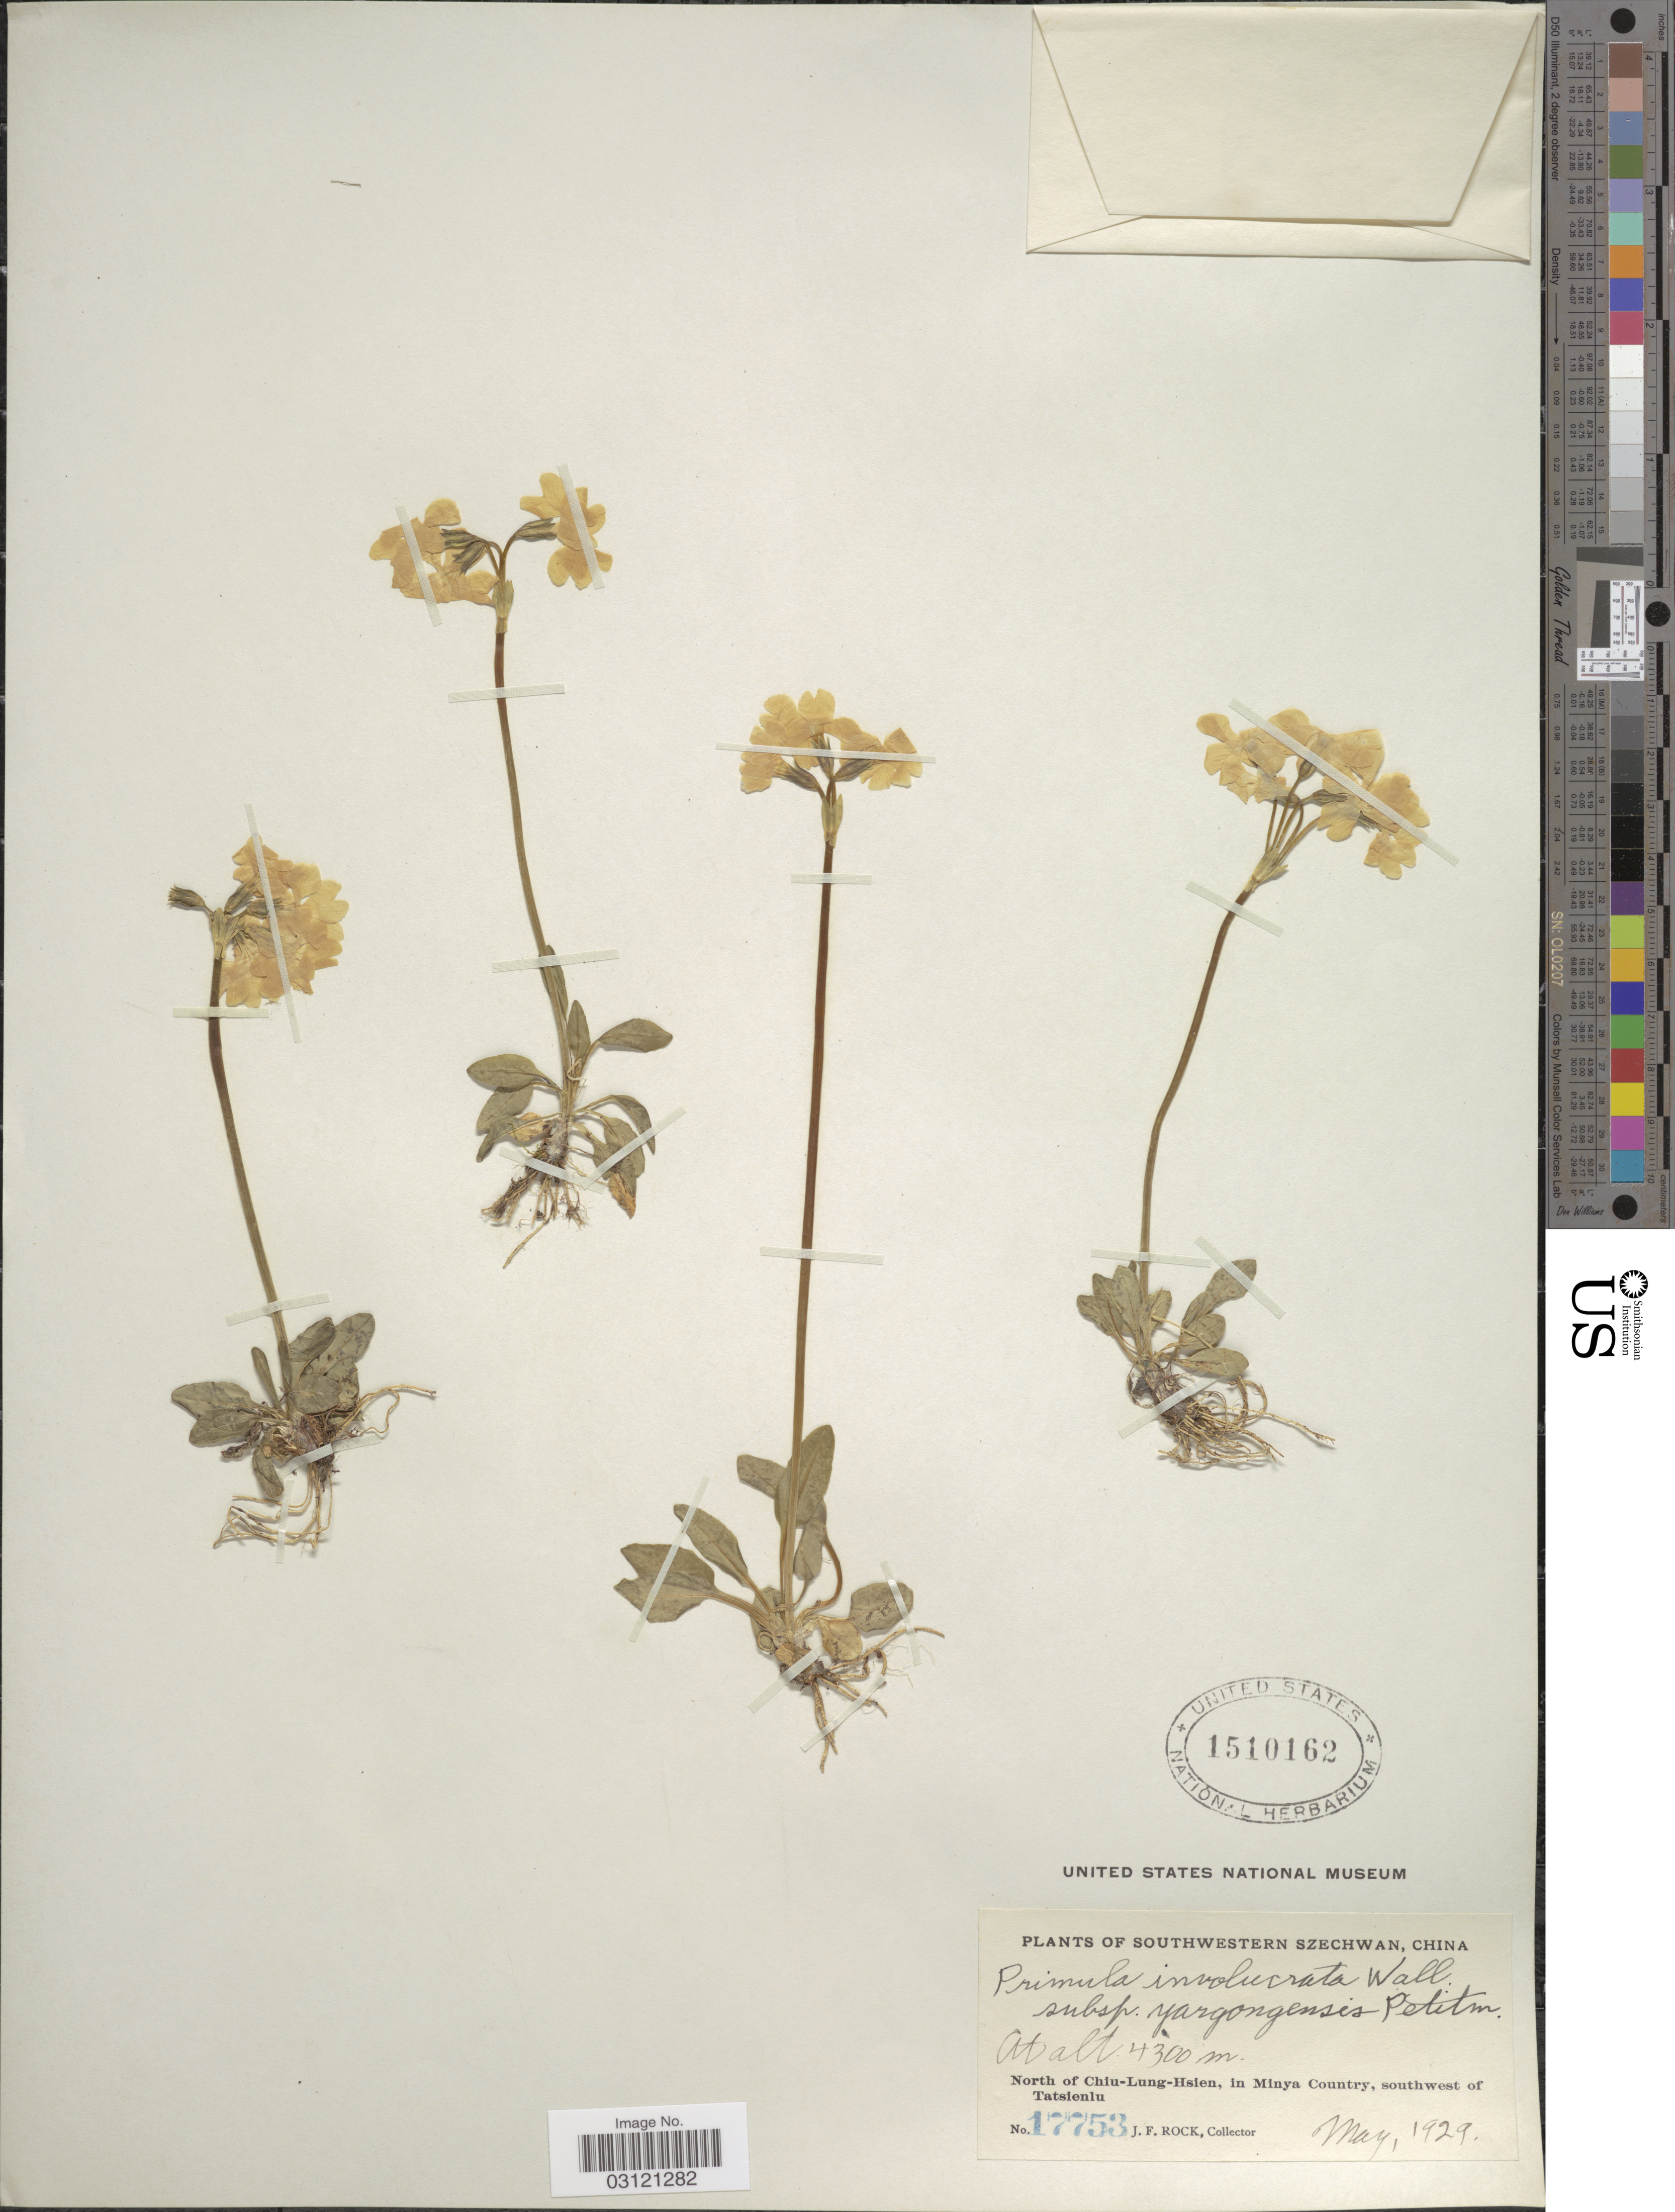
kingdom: Plantae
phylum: Tracheophyta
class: Magnoliopsida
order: Ericales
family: Primulaceae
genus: Primula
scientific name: Primula involucrata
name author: Wall. ex Duby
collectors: J. Rock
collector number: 17753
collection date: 1929-05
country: China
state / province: Sichuan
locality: Southwestern Szechwan, North of Chiu-Lung-Hsien, in Minya Country, southwest of Tatsienlu.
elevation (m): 4300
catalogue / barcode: US 1510162